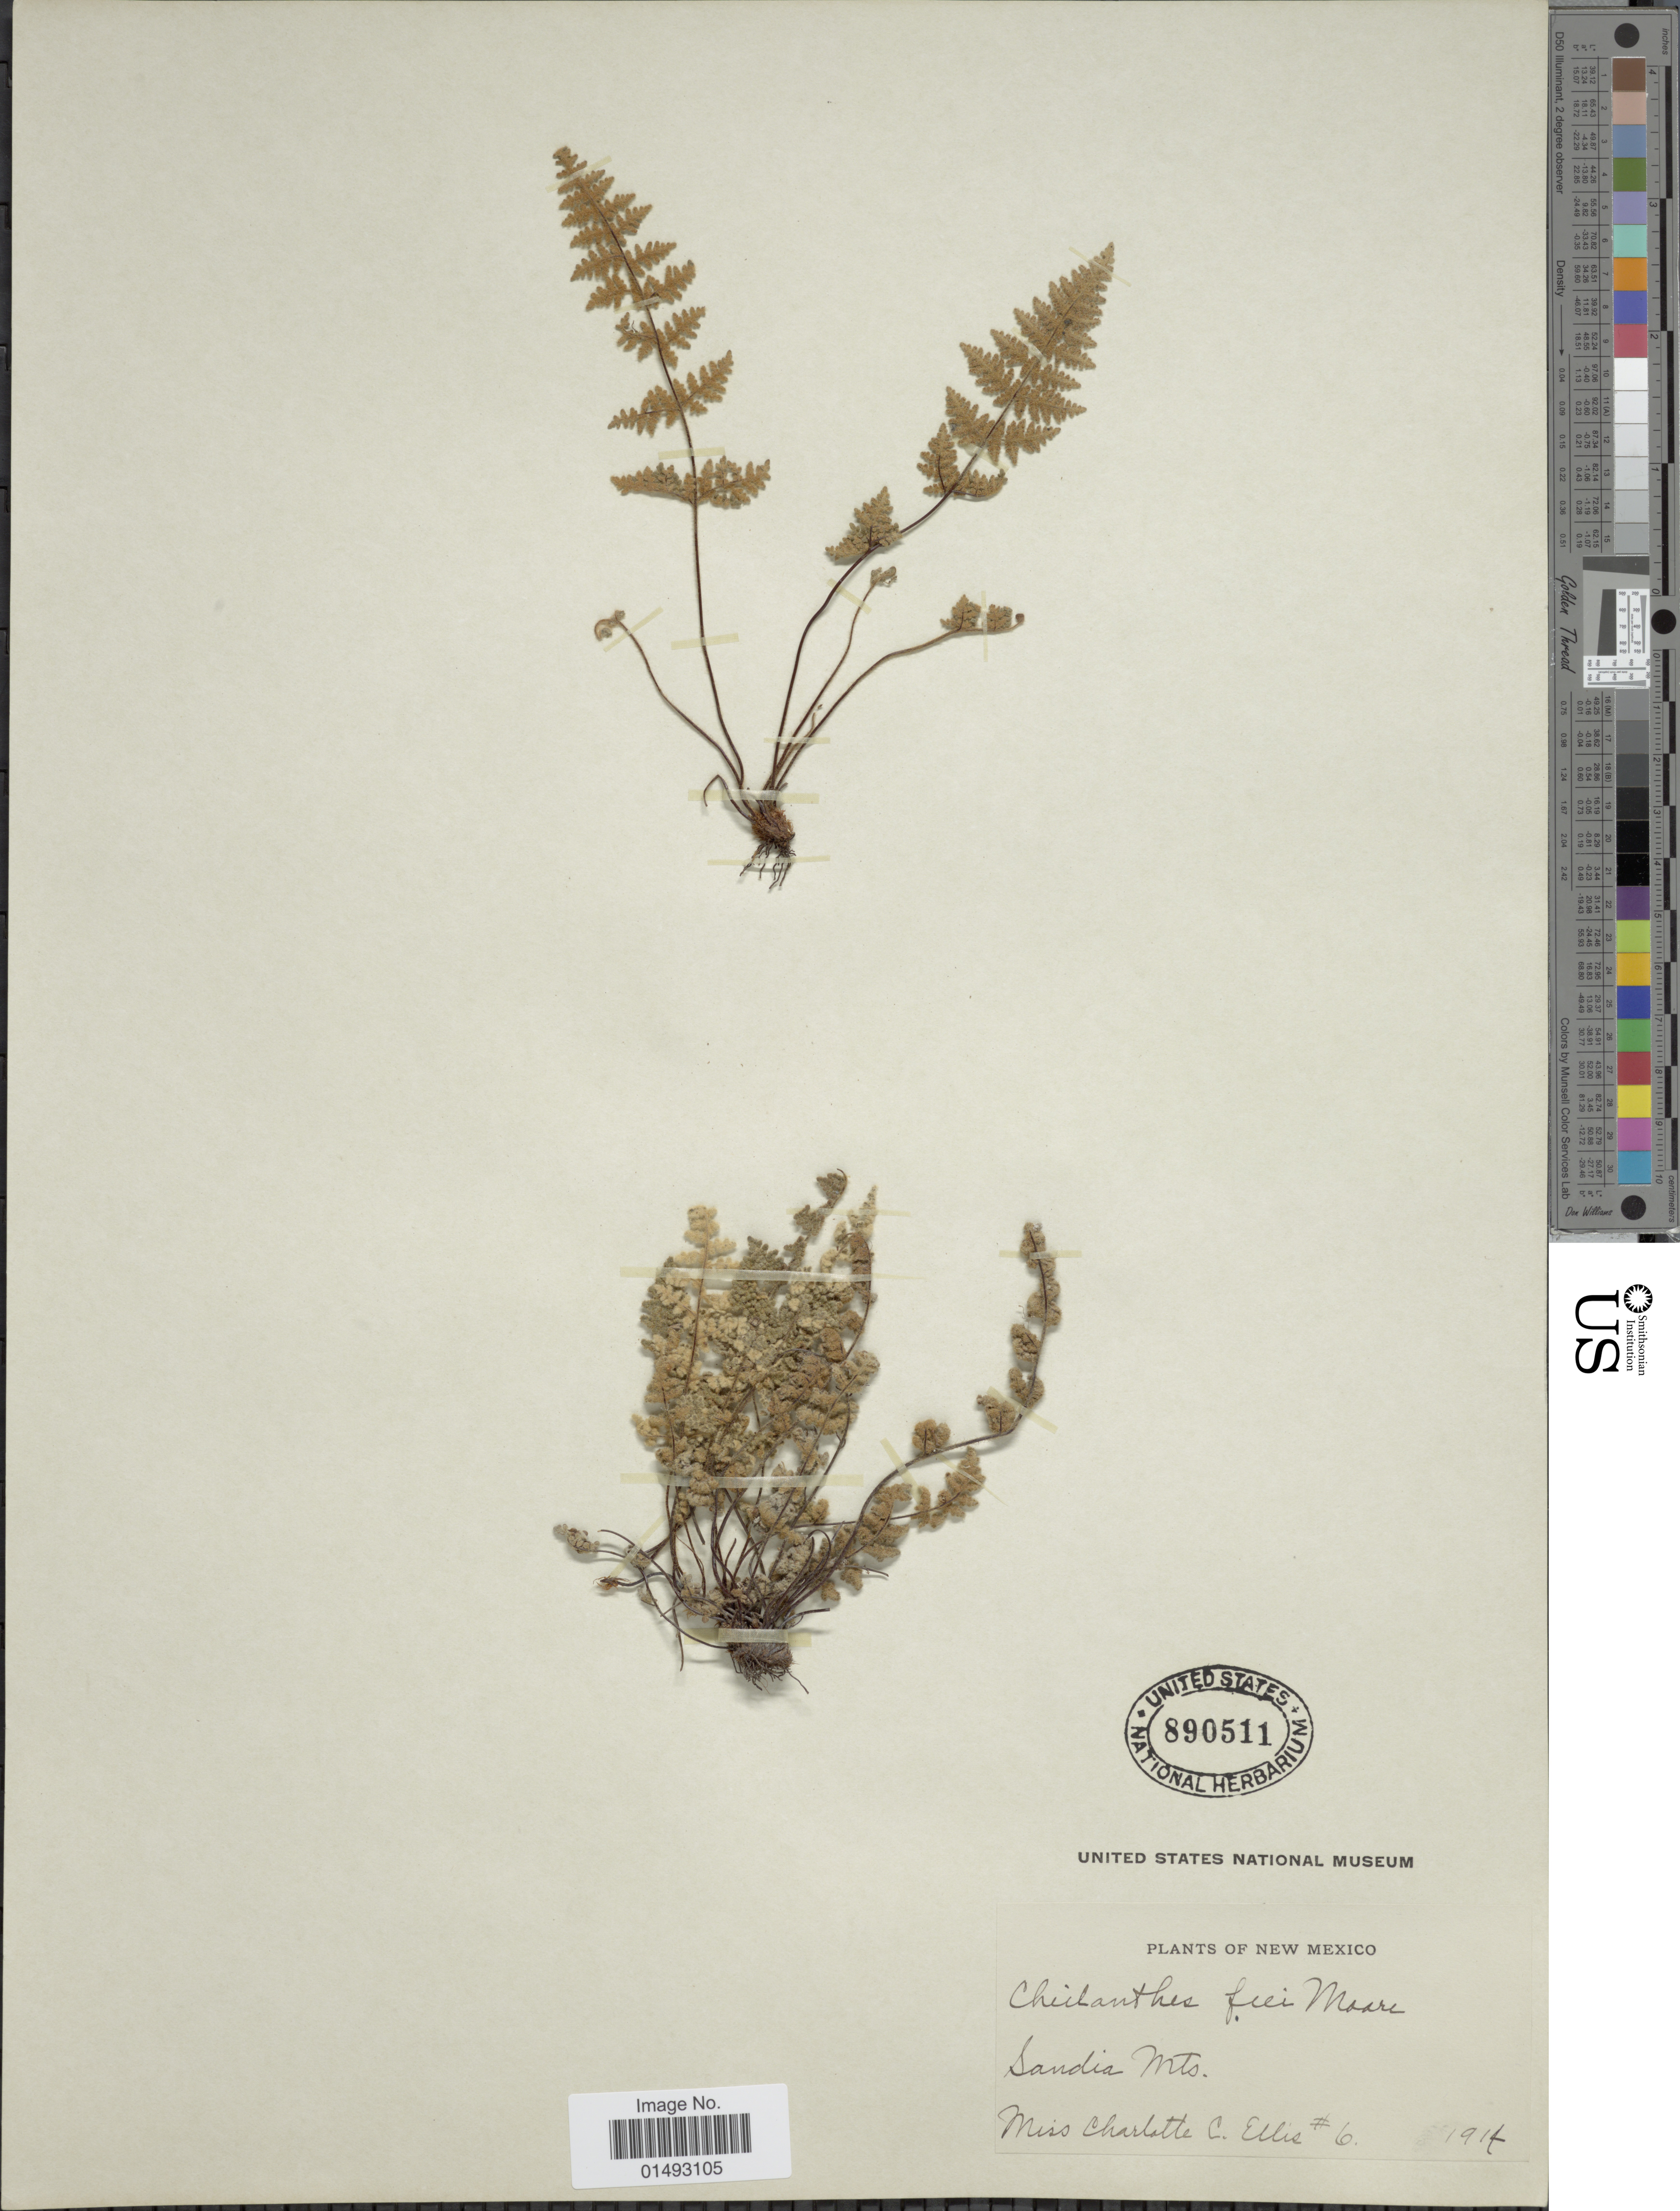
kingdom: Plantae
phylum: Tracheophyta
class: Polypodiopsida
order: Polypodiales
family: Pteridaceae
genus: Myriopteris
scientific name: Myriopteris gracilis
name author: Fée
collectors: C. C. Ellis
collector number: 6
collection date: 1914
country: United States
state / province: New Mexico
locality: Sandia Mts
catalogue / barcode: US 890511